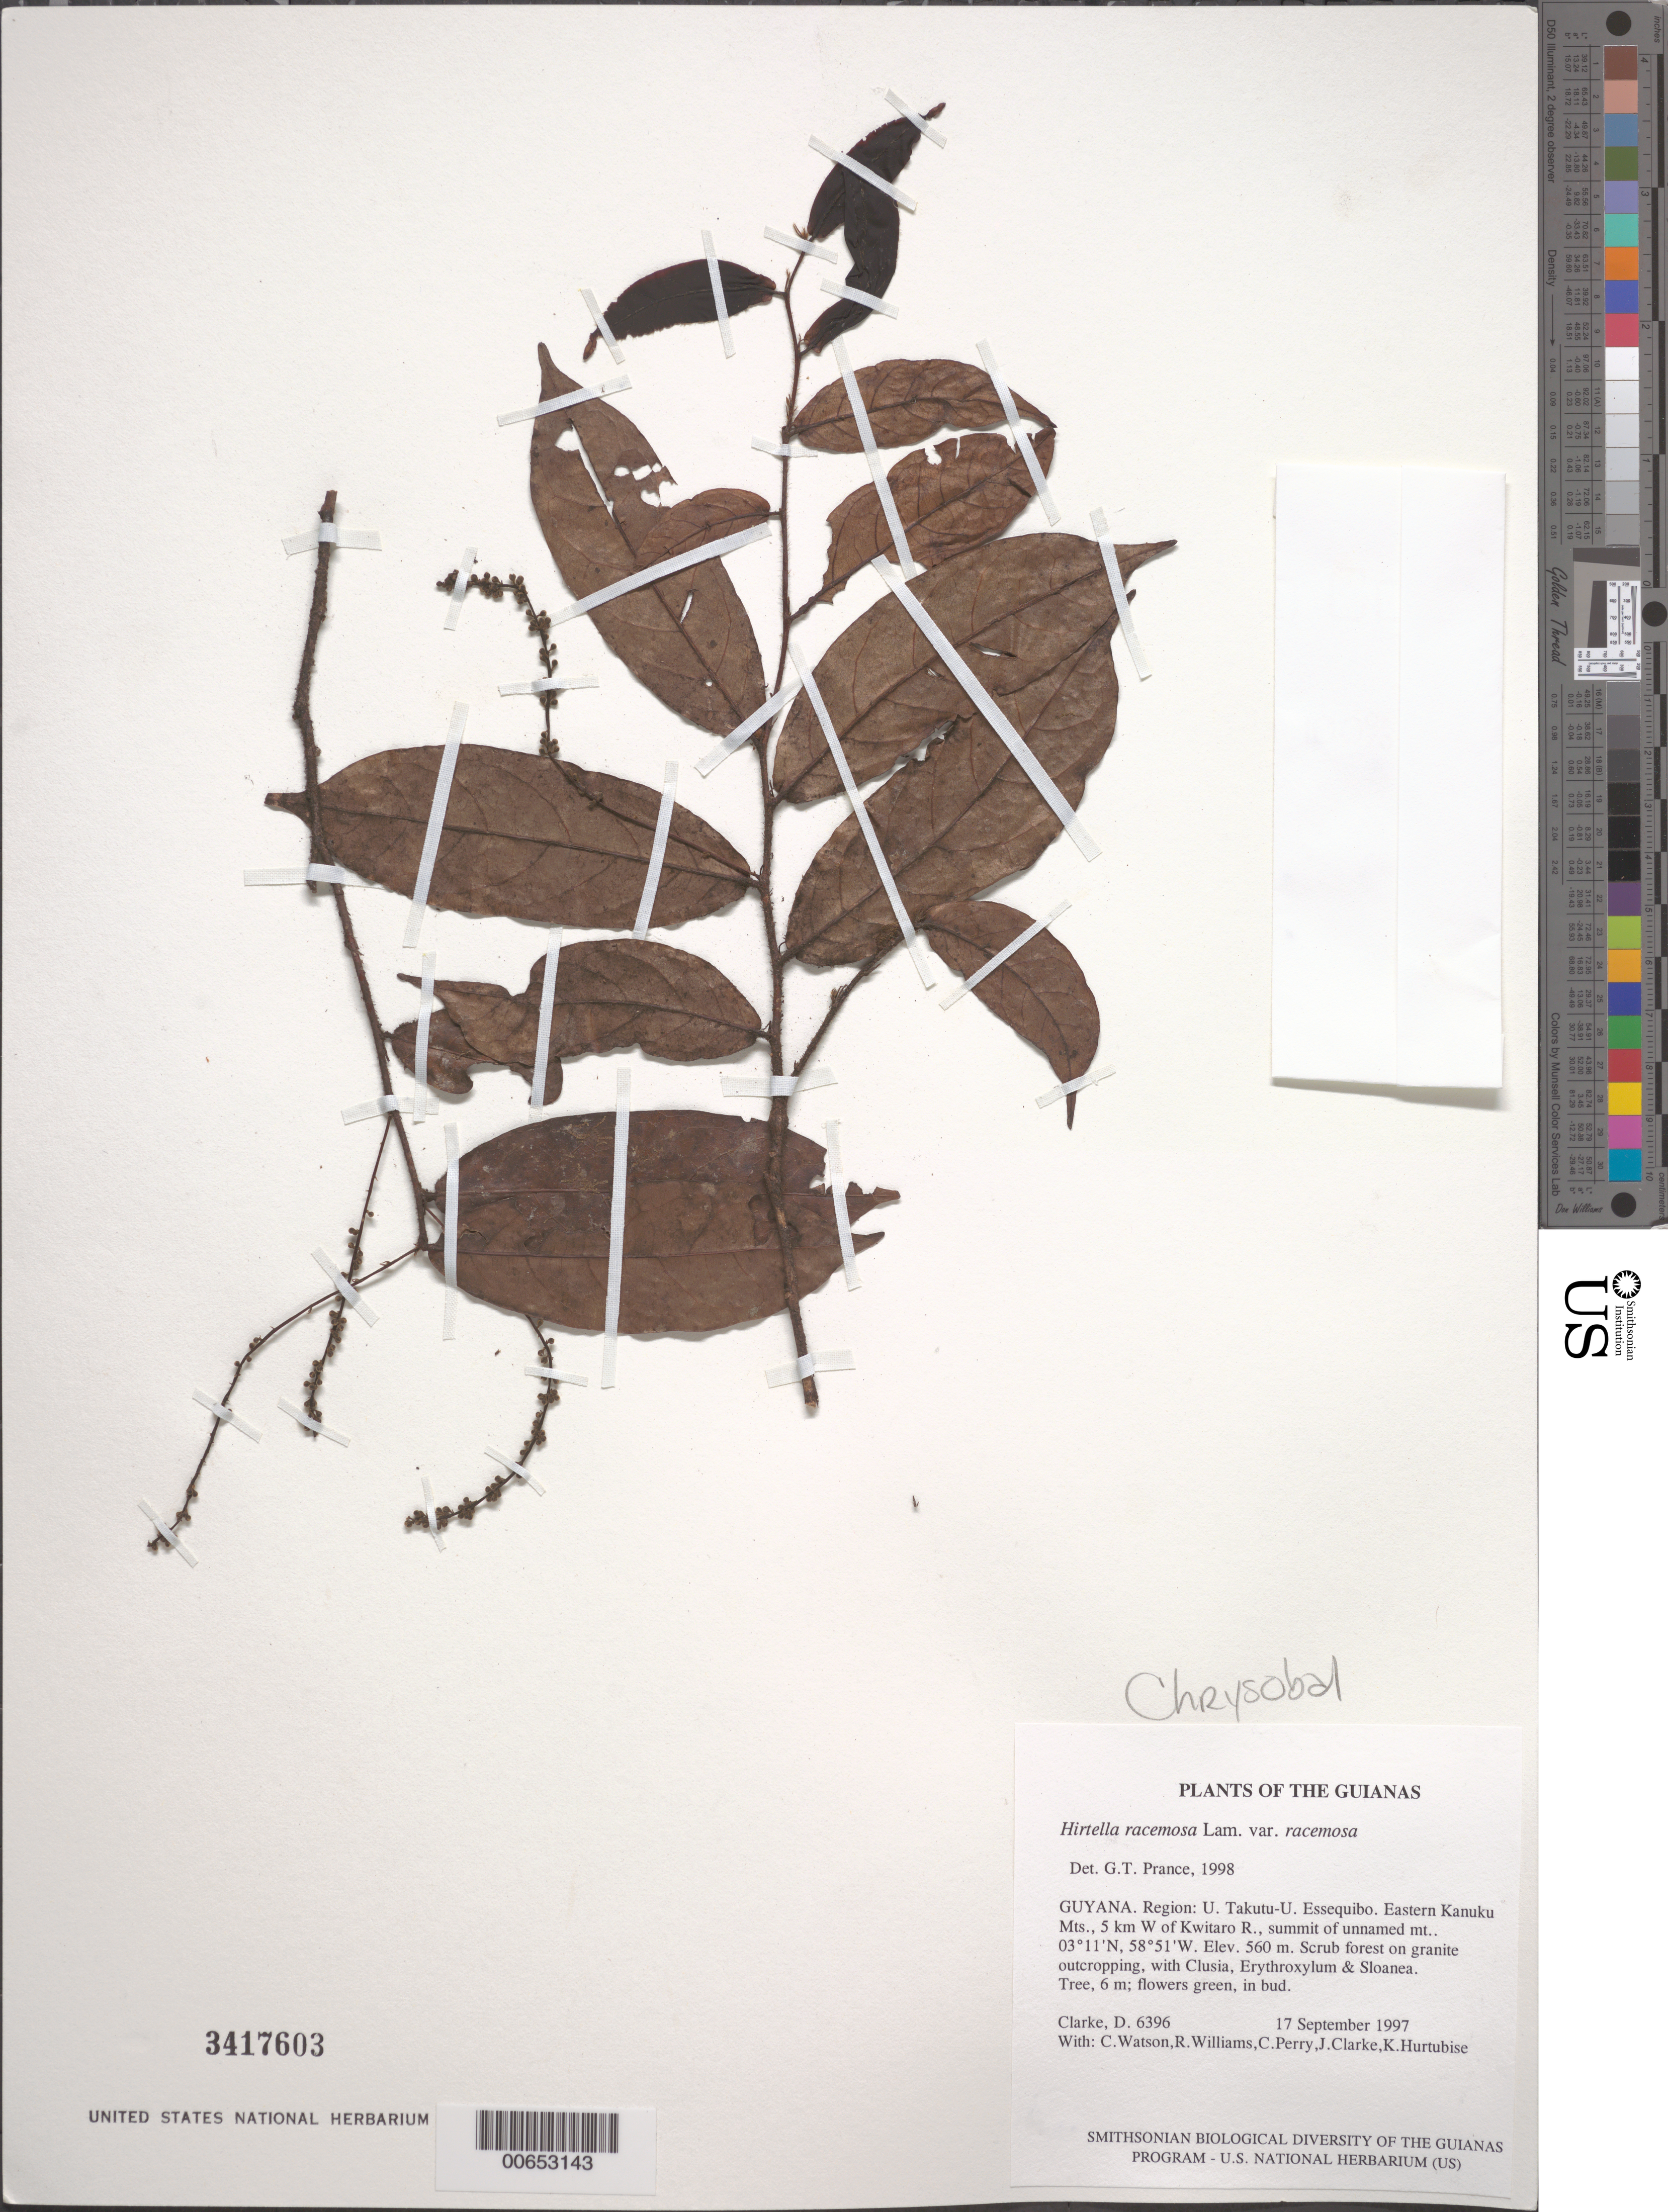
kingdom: Plantae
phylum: Tracheophyta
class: Magnoliopsida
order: Malpighiales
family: Chrysobalanaceae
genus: Hirtella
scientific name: Hirtella racemosa var. racemosa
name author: Lam.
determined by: Prance, G. T.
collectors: H. D. Clarke, C. Watson, R. Williams, C. Perry, J. Clarke & K. Hurtubise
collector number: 6396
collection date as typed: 17 September 1997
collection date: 1997-09-17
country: Guyana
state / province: U. Takutu-U. Essequibo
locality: Eastern Kanuku Mts., 5 km W of Kwitaro R., summit of unnamed mt.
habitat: Scrub forest on granite outcropping, with Clusia, Erythroxylum & Sloanea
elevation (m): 560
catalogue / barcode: US 3417603